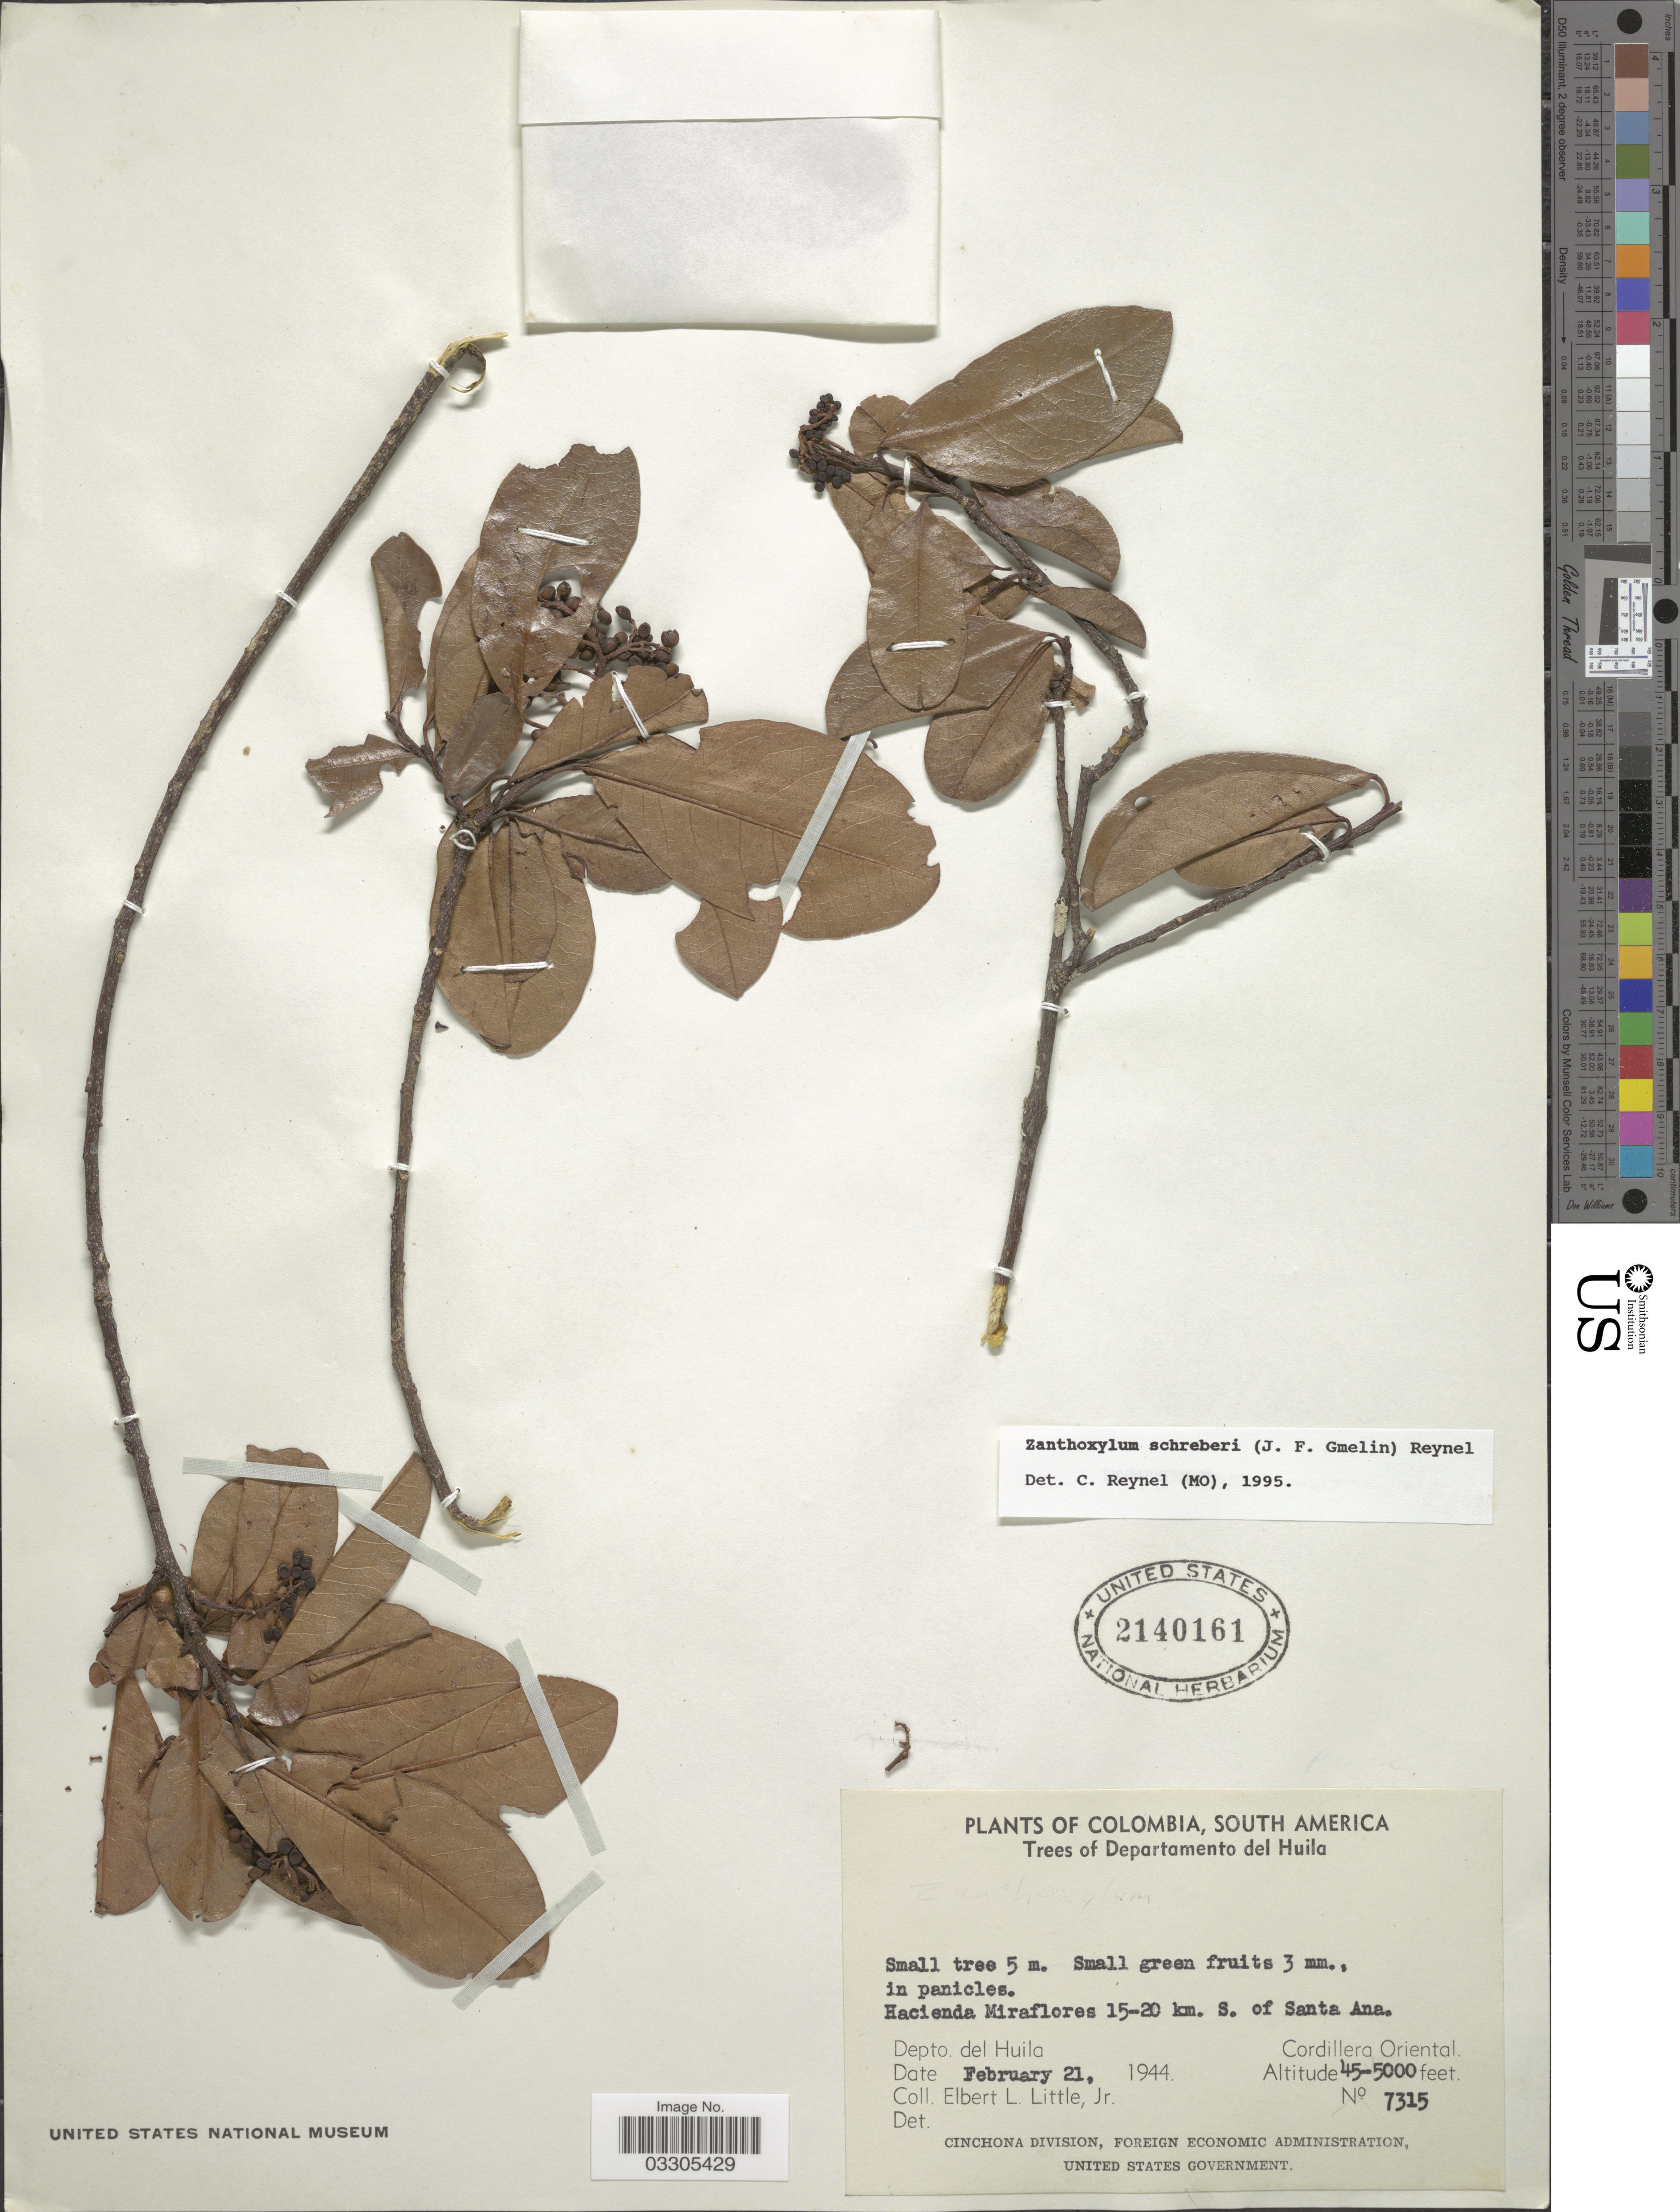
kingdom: Plantae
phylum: Tracheophyta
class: Magnoliopsida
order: Sapindales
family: Rutaceae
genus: Zanthoxylum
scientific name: Zanthoxylum schreberi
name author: (J.F. Gmel.) Reynel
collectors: E. L. Little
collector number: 7315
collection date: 1944-02-21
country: Colombia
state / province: Huila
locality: Departamento del Huila. Hacienda Miraflores 15-20 km. S. of Santa Ana. Depto. del Huila. Cordillera Oriental.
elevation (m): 1372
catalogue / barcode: US 2140161